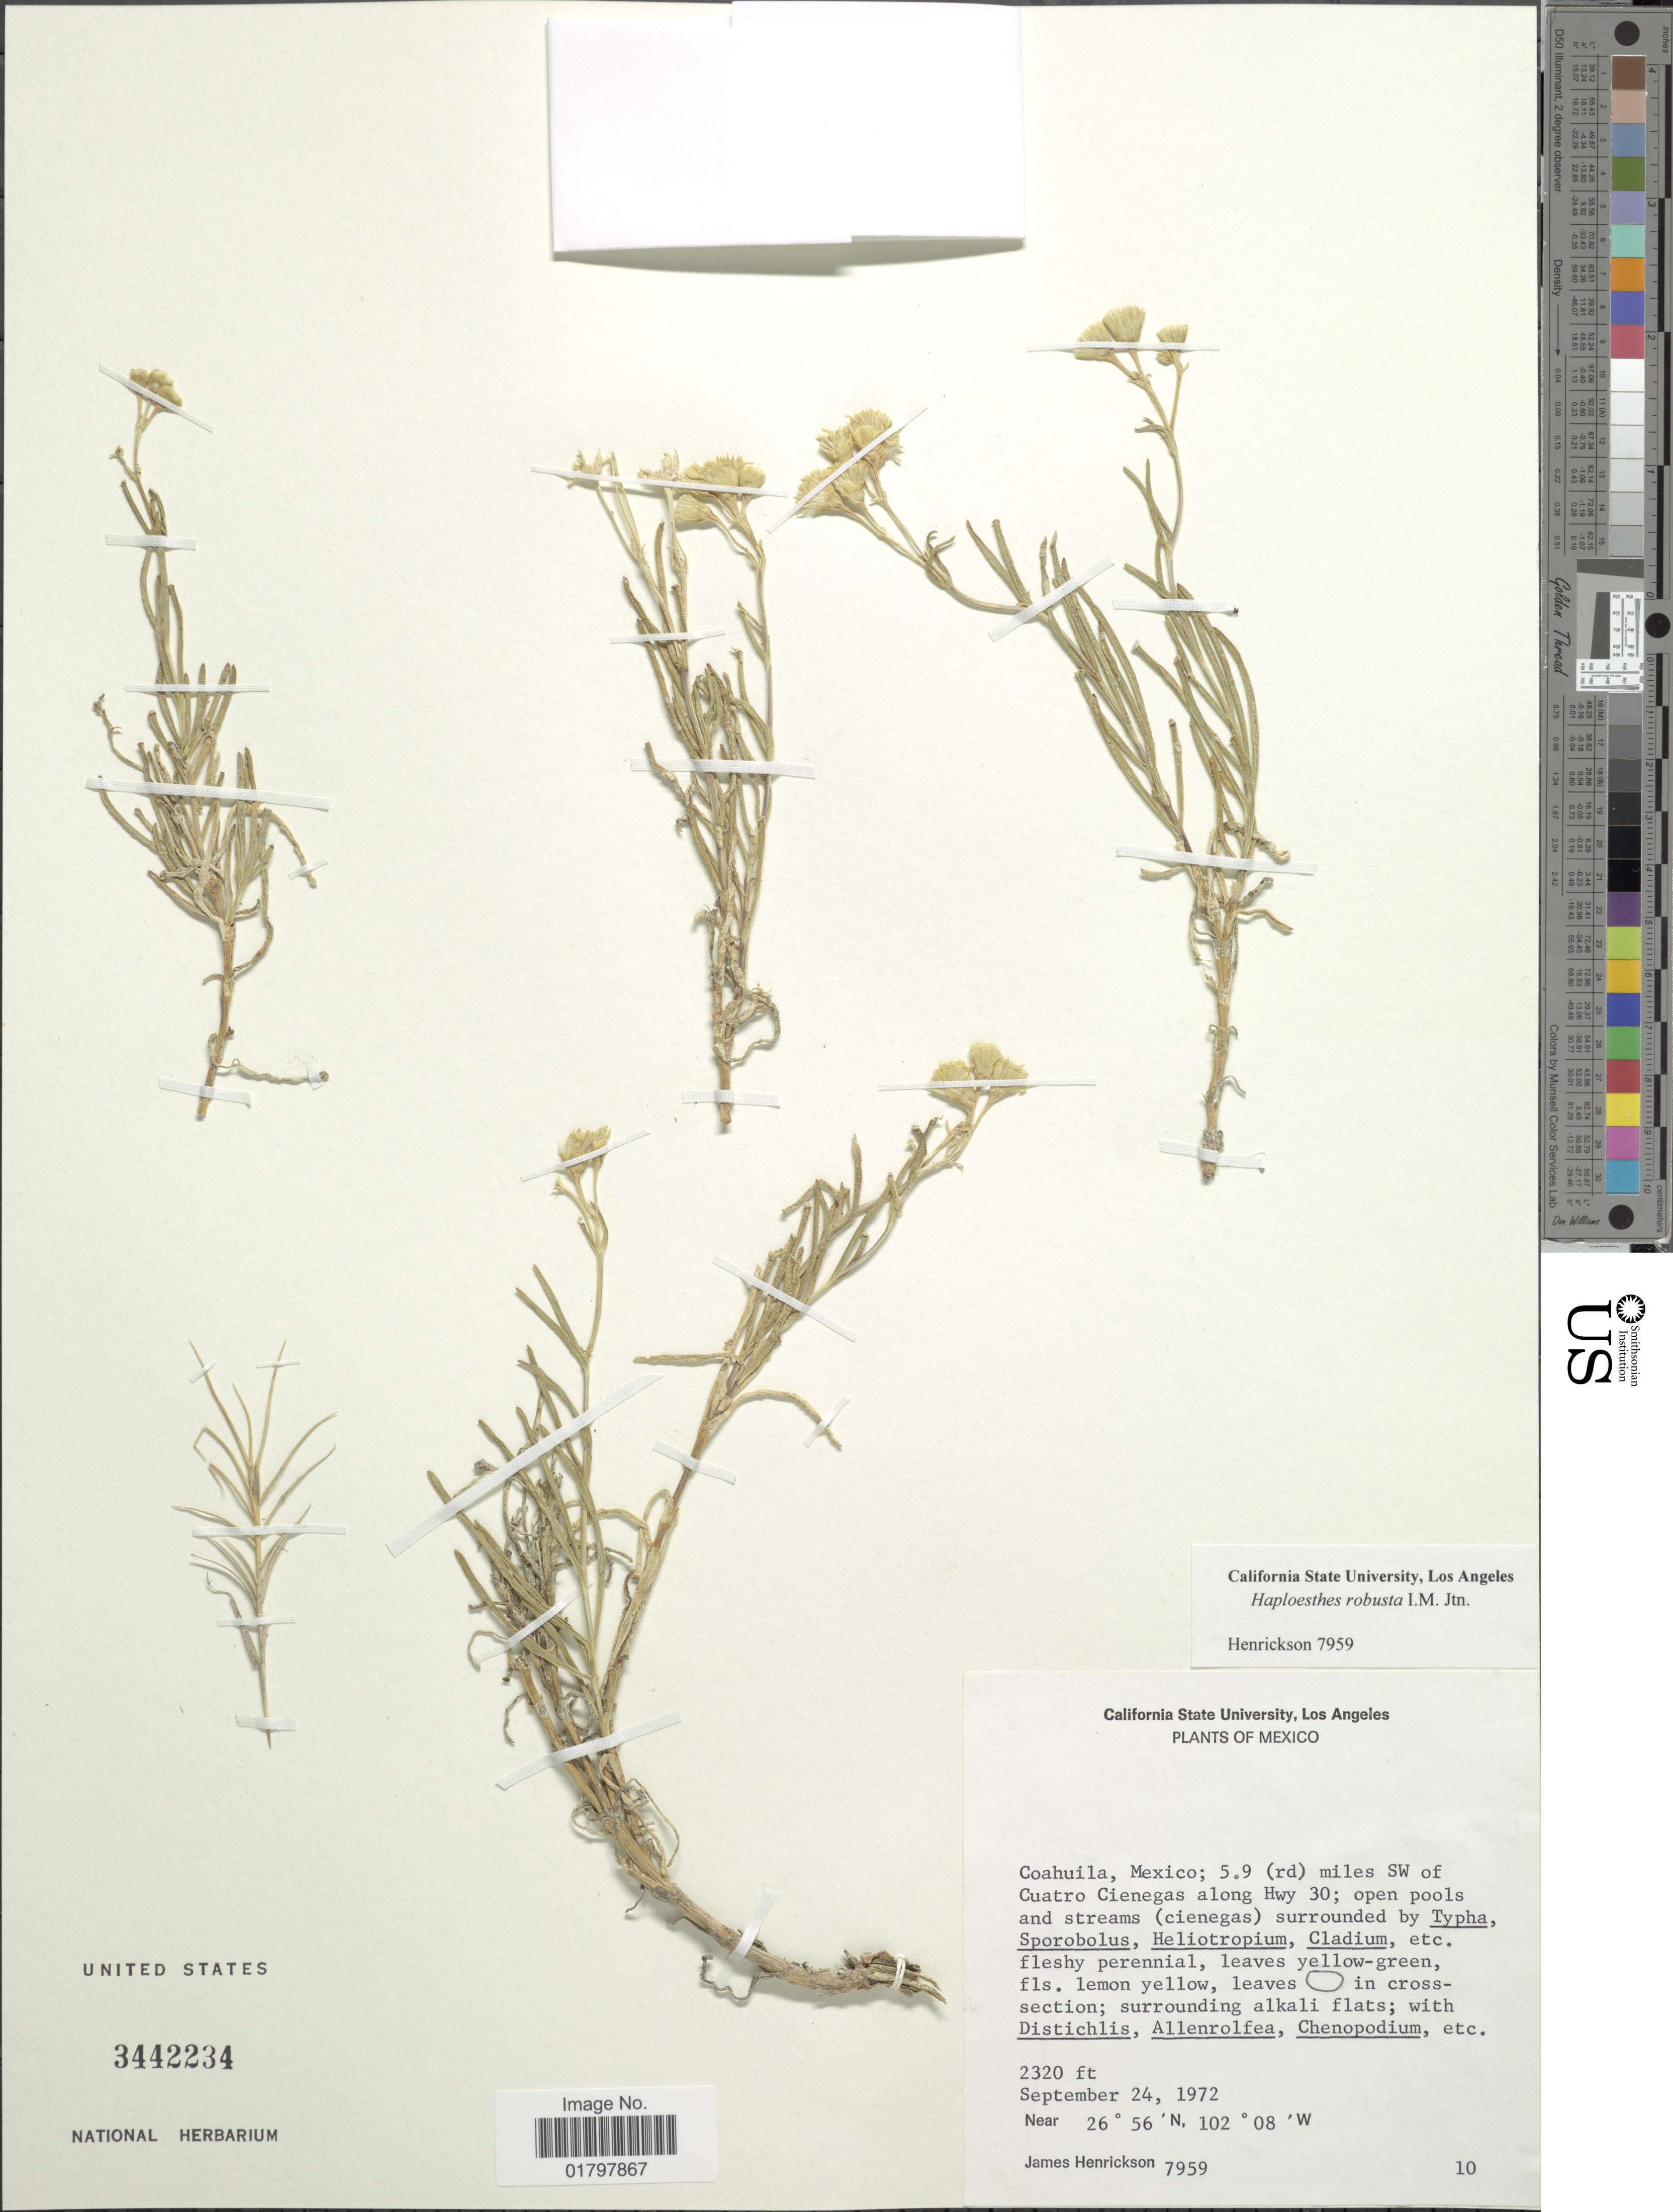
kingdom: Plantae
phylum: Tracheophyta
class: Magnoliopsida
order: Asterales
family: Asteraceae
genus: Haploesthes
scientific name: Haploesthes robusta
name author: I.M. Johnst.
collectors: J. S. Henrickson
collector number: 7959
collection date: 1972-09-24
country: Mexico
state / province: Coahuila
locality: Coahuila, Mexico; 5.9 (rd) miles SW of Cuatro Cienegas along Hwy 30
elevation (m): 707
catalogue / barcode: US 3442234